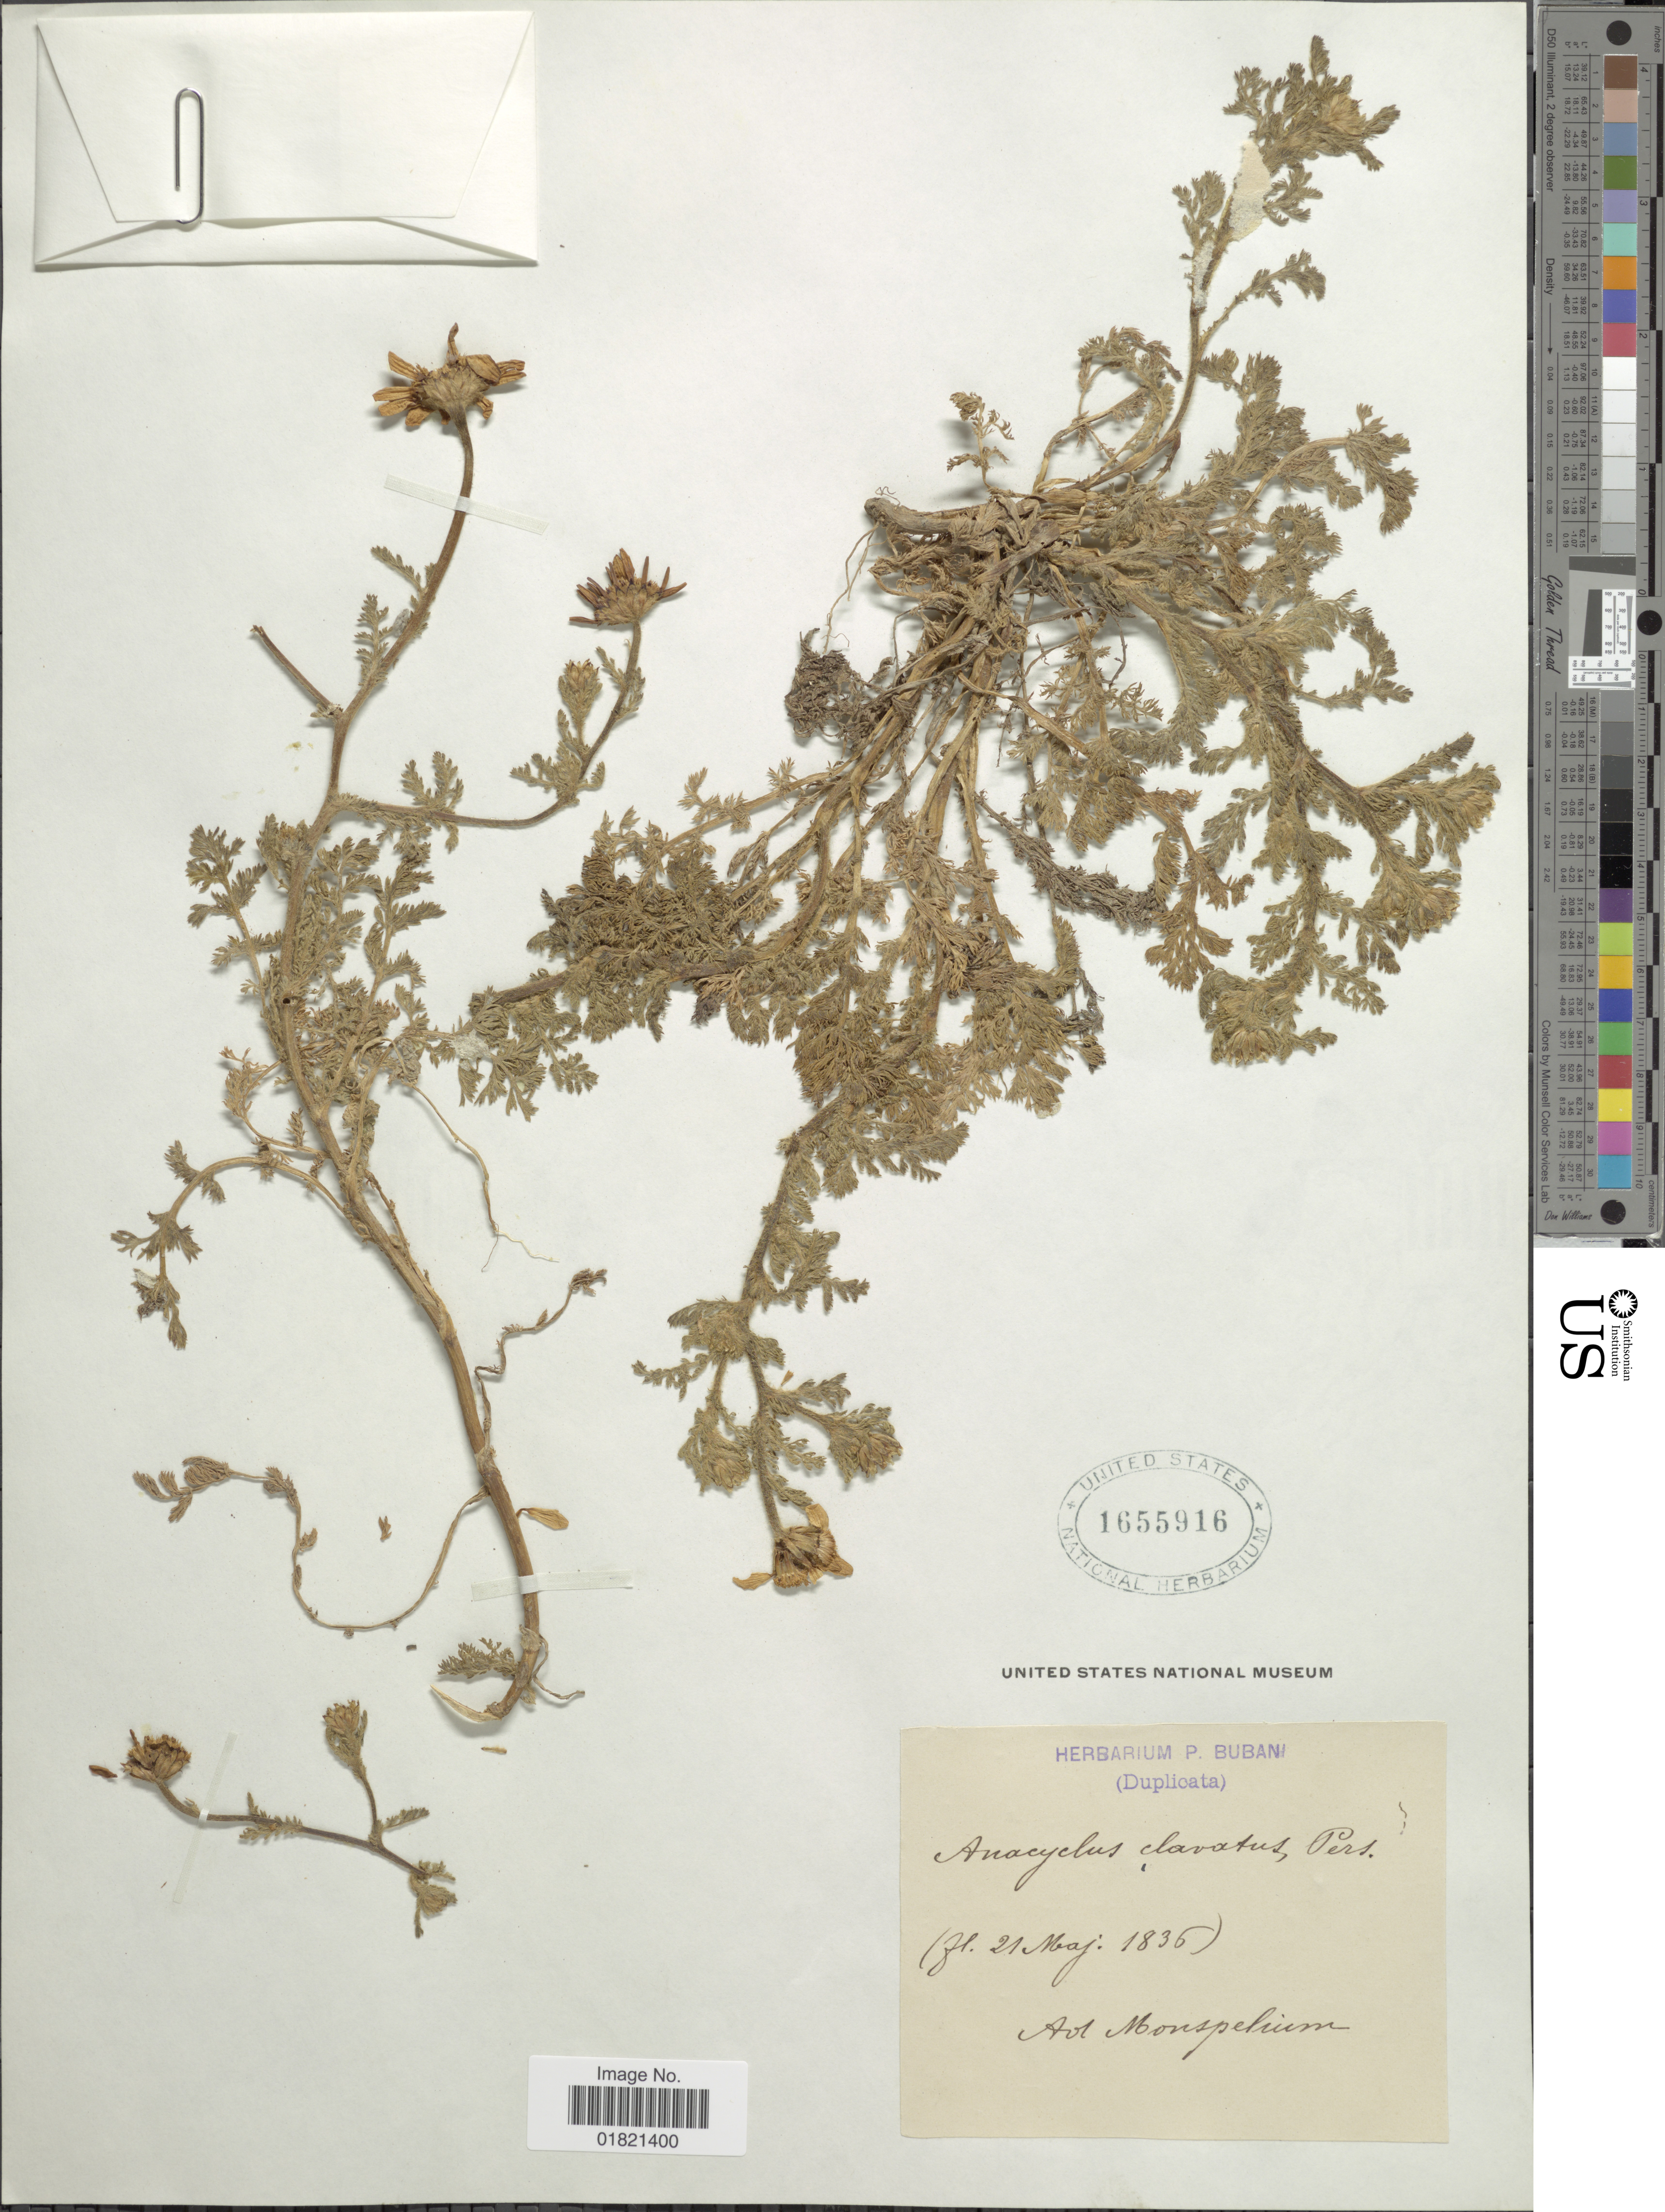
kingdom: Plantae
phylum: Tracheophyta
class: Magnoliopsida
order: Asterales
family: Asteraceae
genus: Anacyclus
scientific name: Anacyclus clavatus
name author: Pers.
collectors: ex herb. P. Bubani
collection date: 1835-05-21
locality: Aol Monspelium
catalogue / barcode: US 1655916